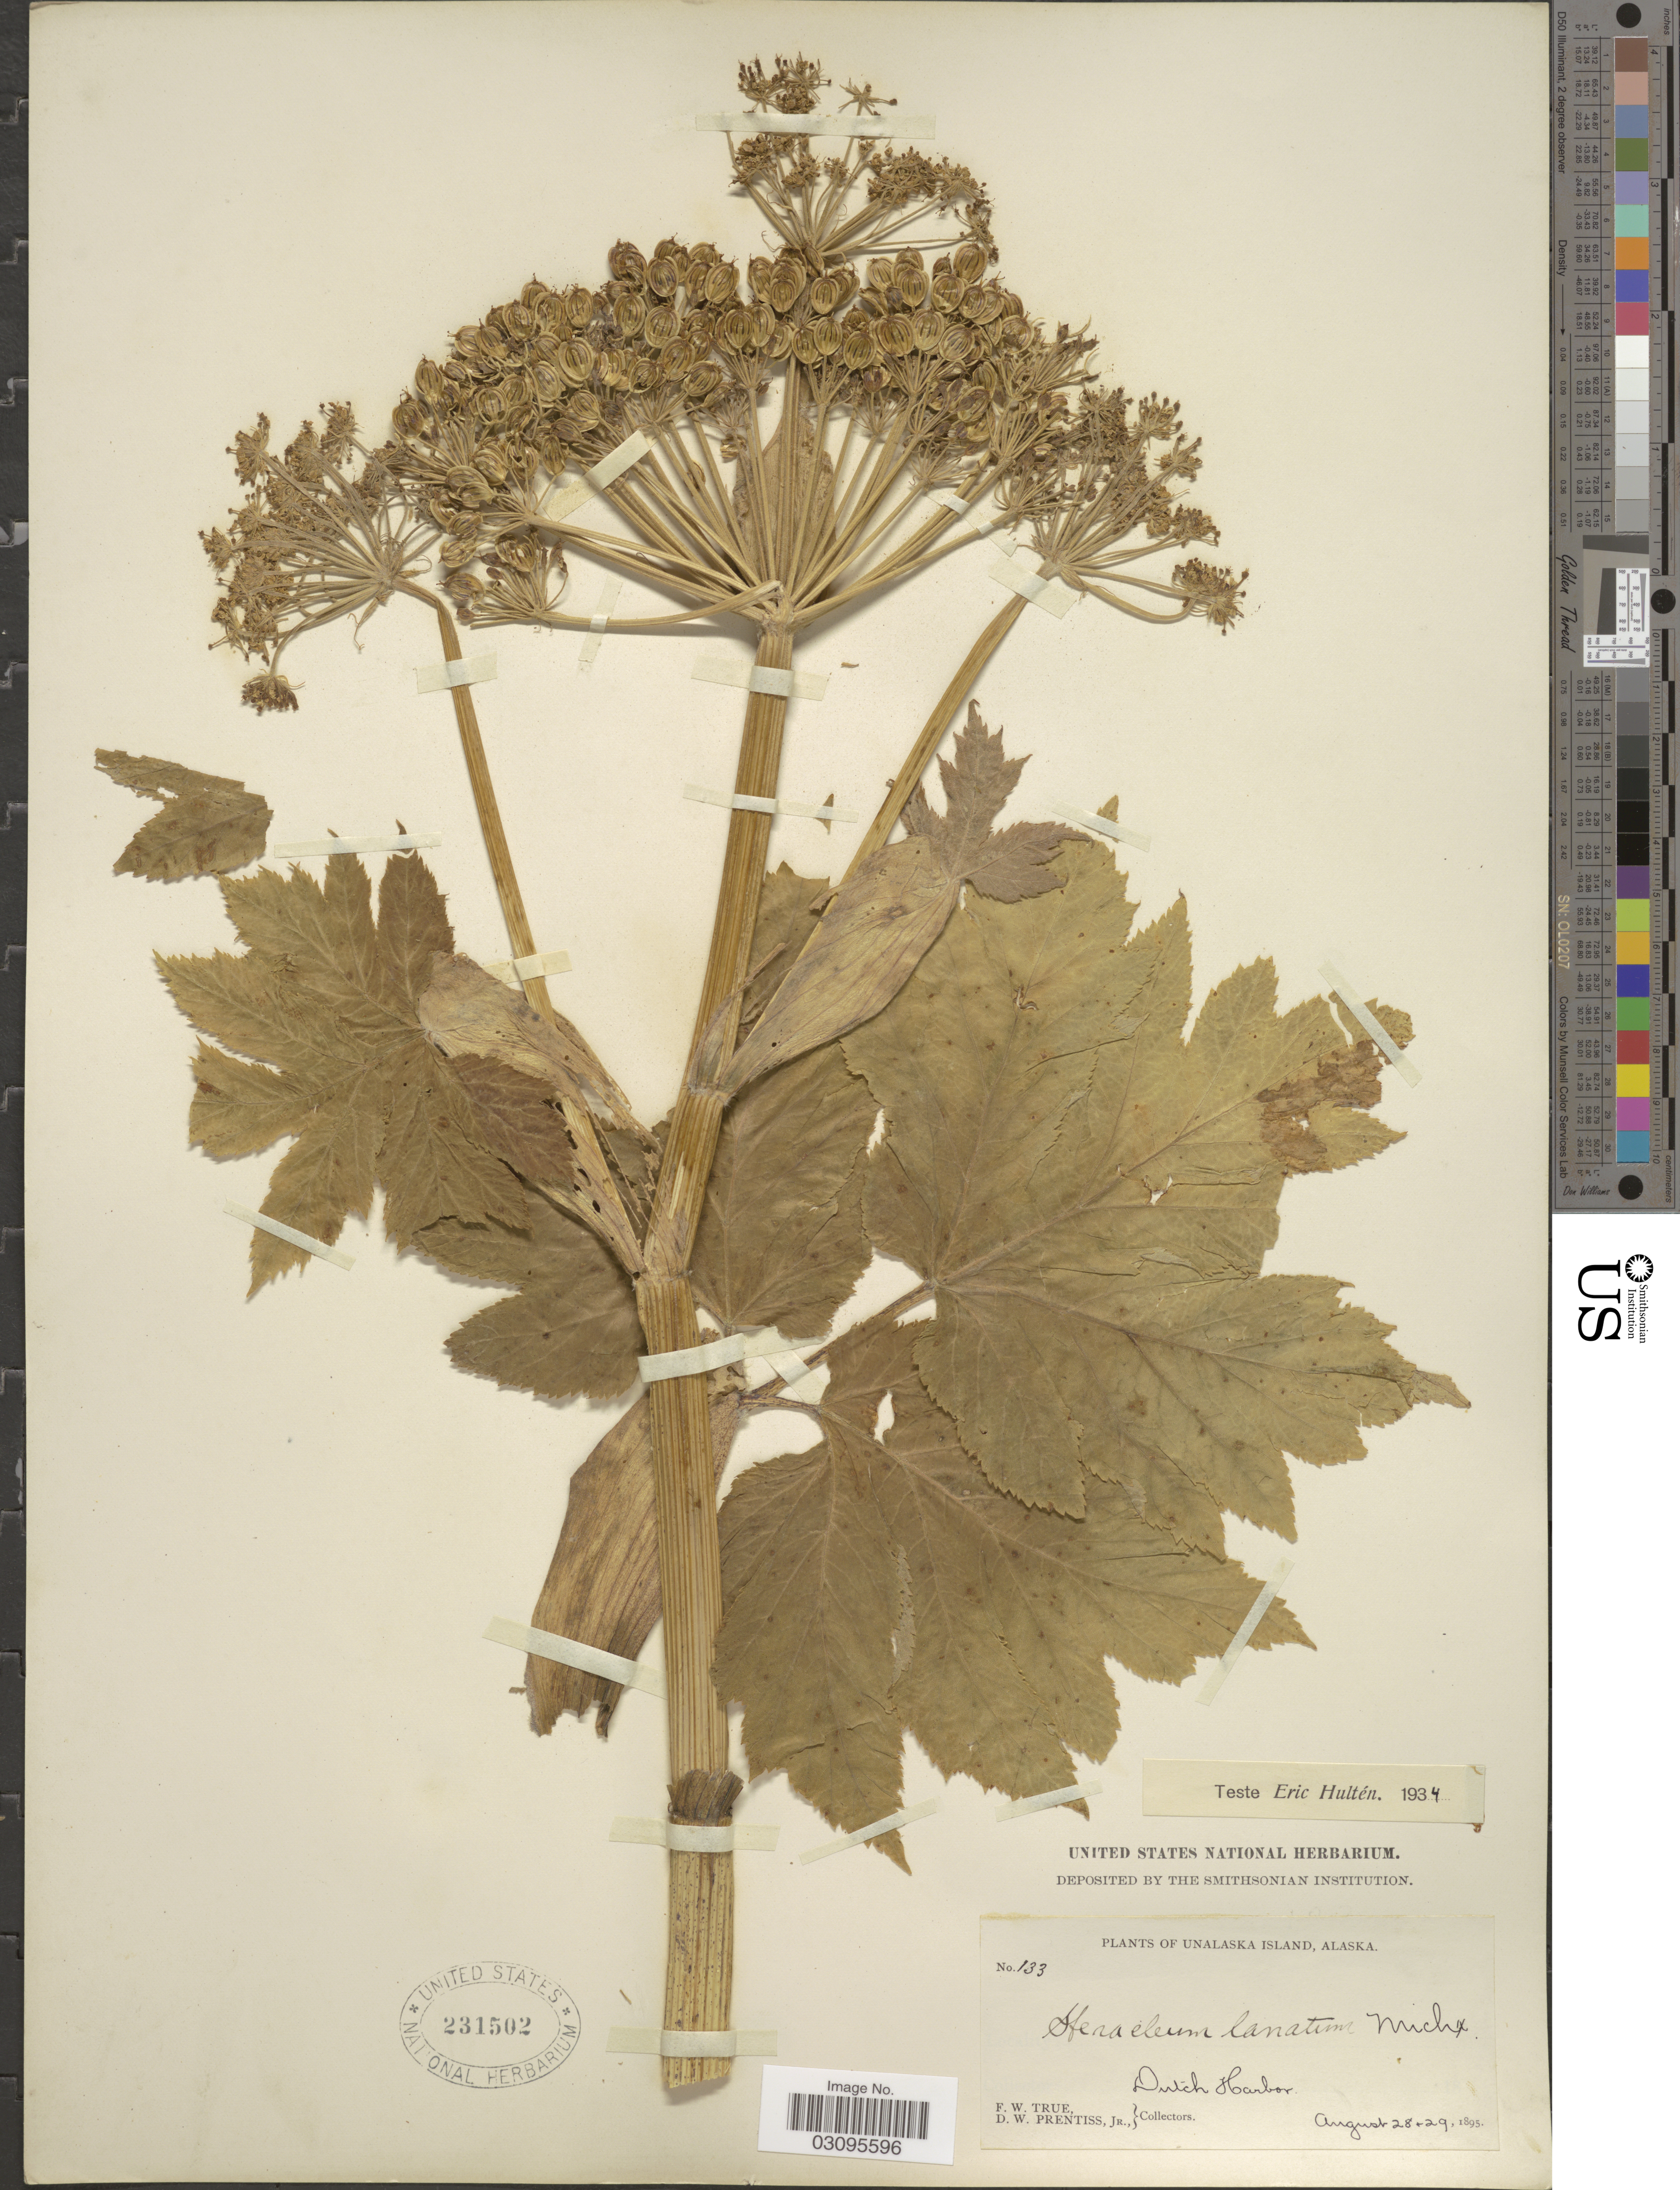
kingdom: Plantae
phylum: Tracheophyta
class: Magnoliopsida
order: Apiales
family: Apiaceae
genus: Heracleum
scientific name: Heracleum lanatum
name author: Michx.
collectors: F. True & D. Prentiss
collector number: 133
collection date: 1895-08-28/1895-08-29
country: United States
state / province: Alaska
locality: Unalaska Island, Alaska, Dutch Harbor.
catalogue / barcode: US 231502